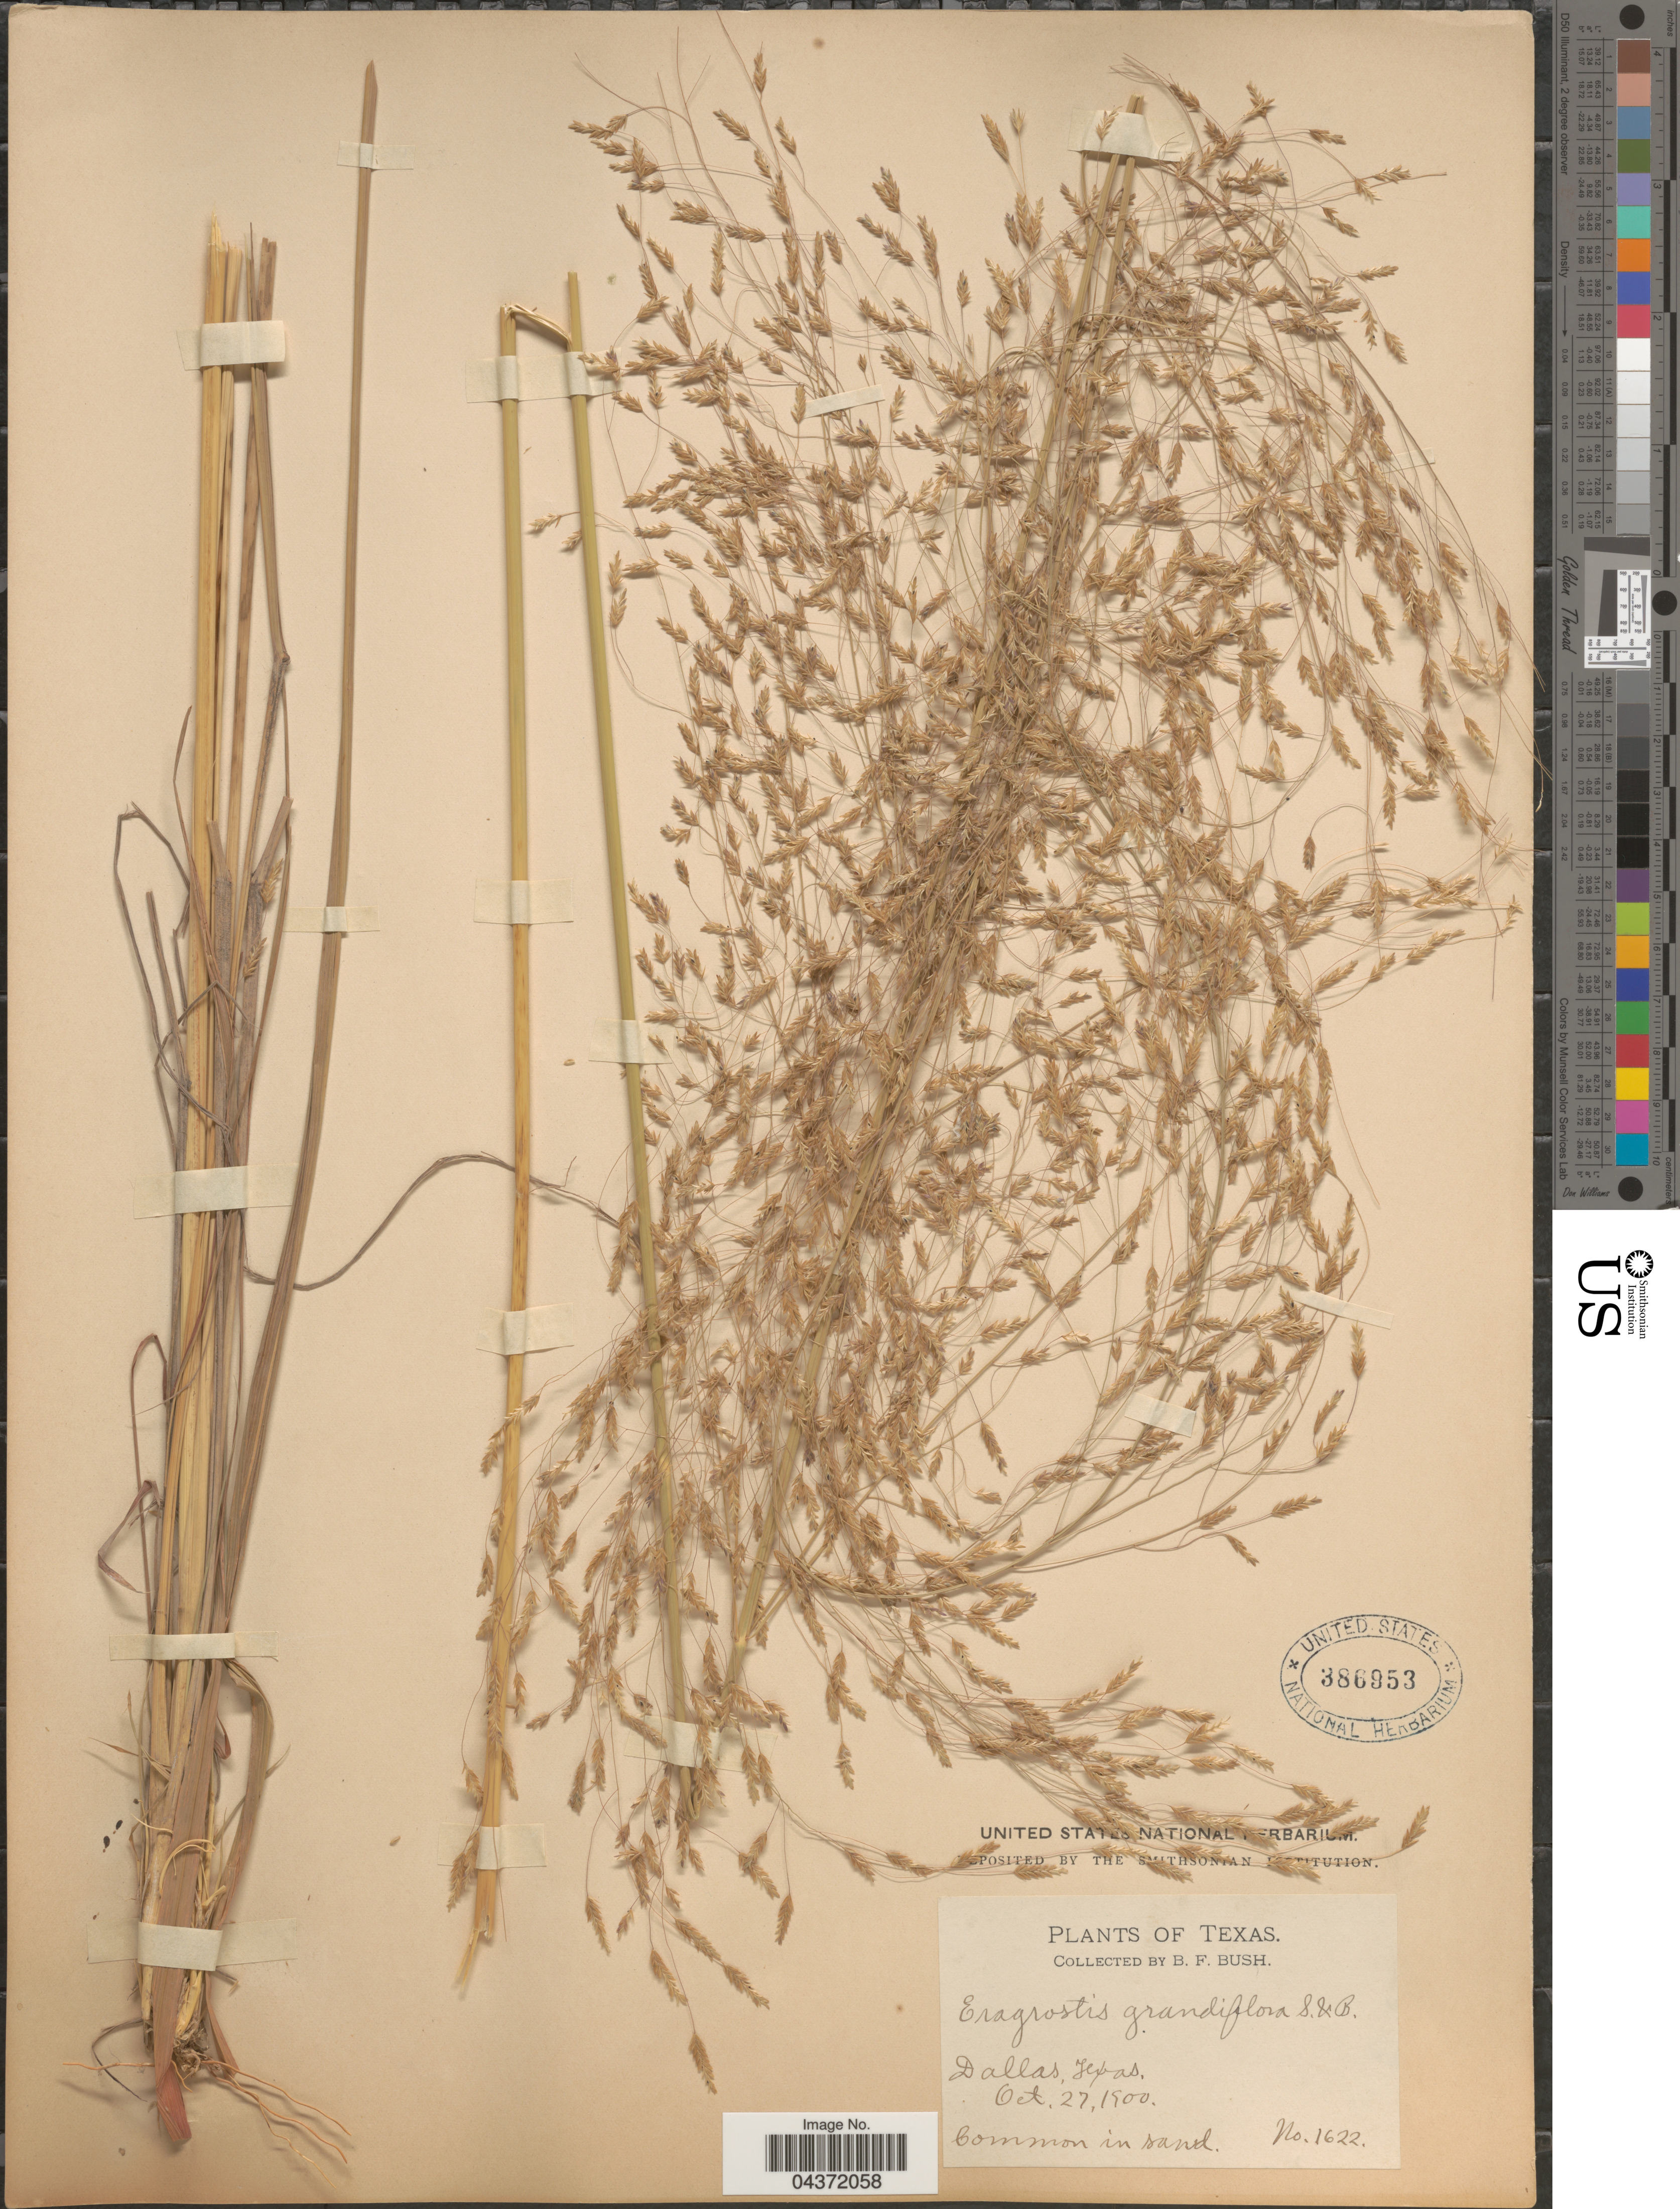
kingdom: Plantae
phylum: Tracheophyta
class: Liliopsida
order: Poales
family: Poaceae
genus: Eragrostis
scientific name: Eragrostis trichodes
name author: (Nutt.) Alph. Wood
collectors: B. F. Bush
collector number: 1622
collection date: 1900-10-27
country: United States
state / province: Texas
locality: Dallas.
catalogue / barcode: US 386953